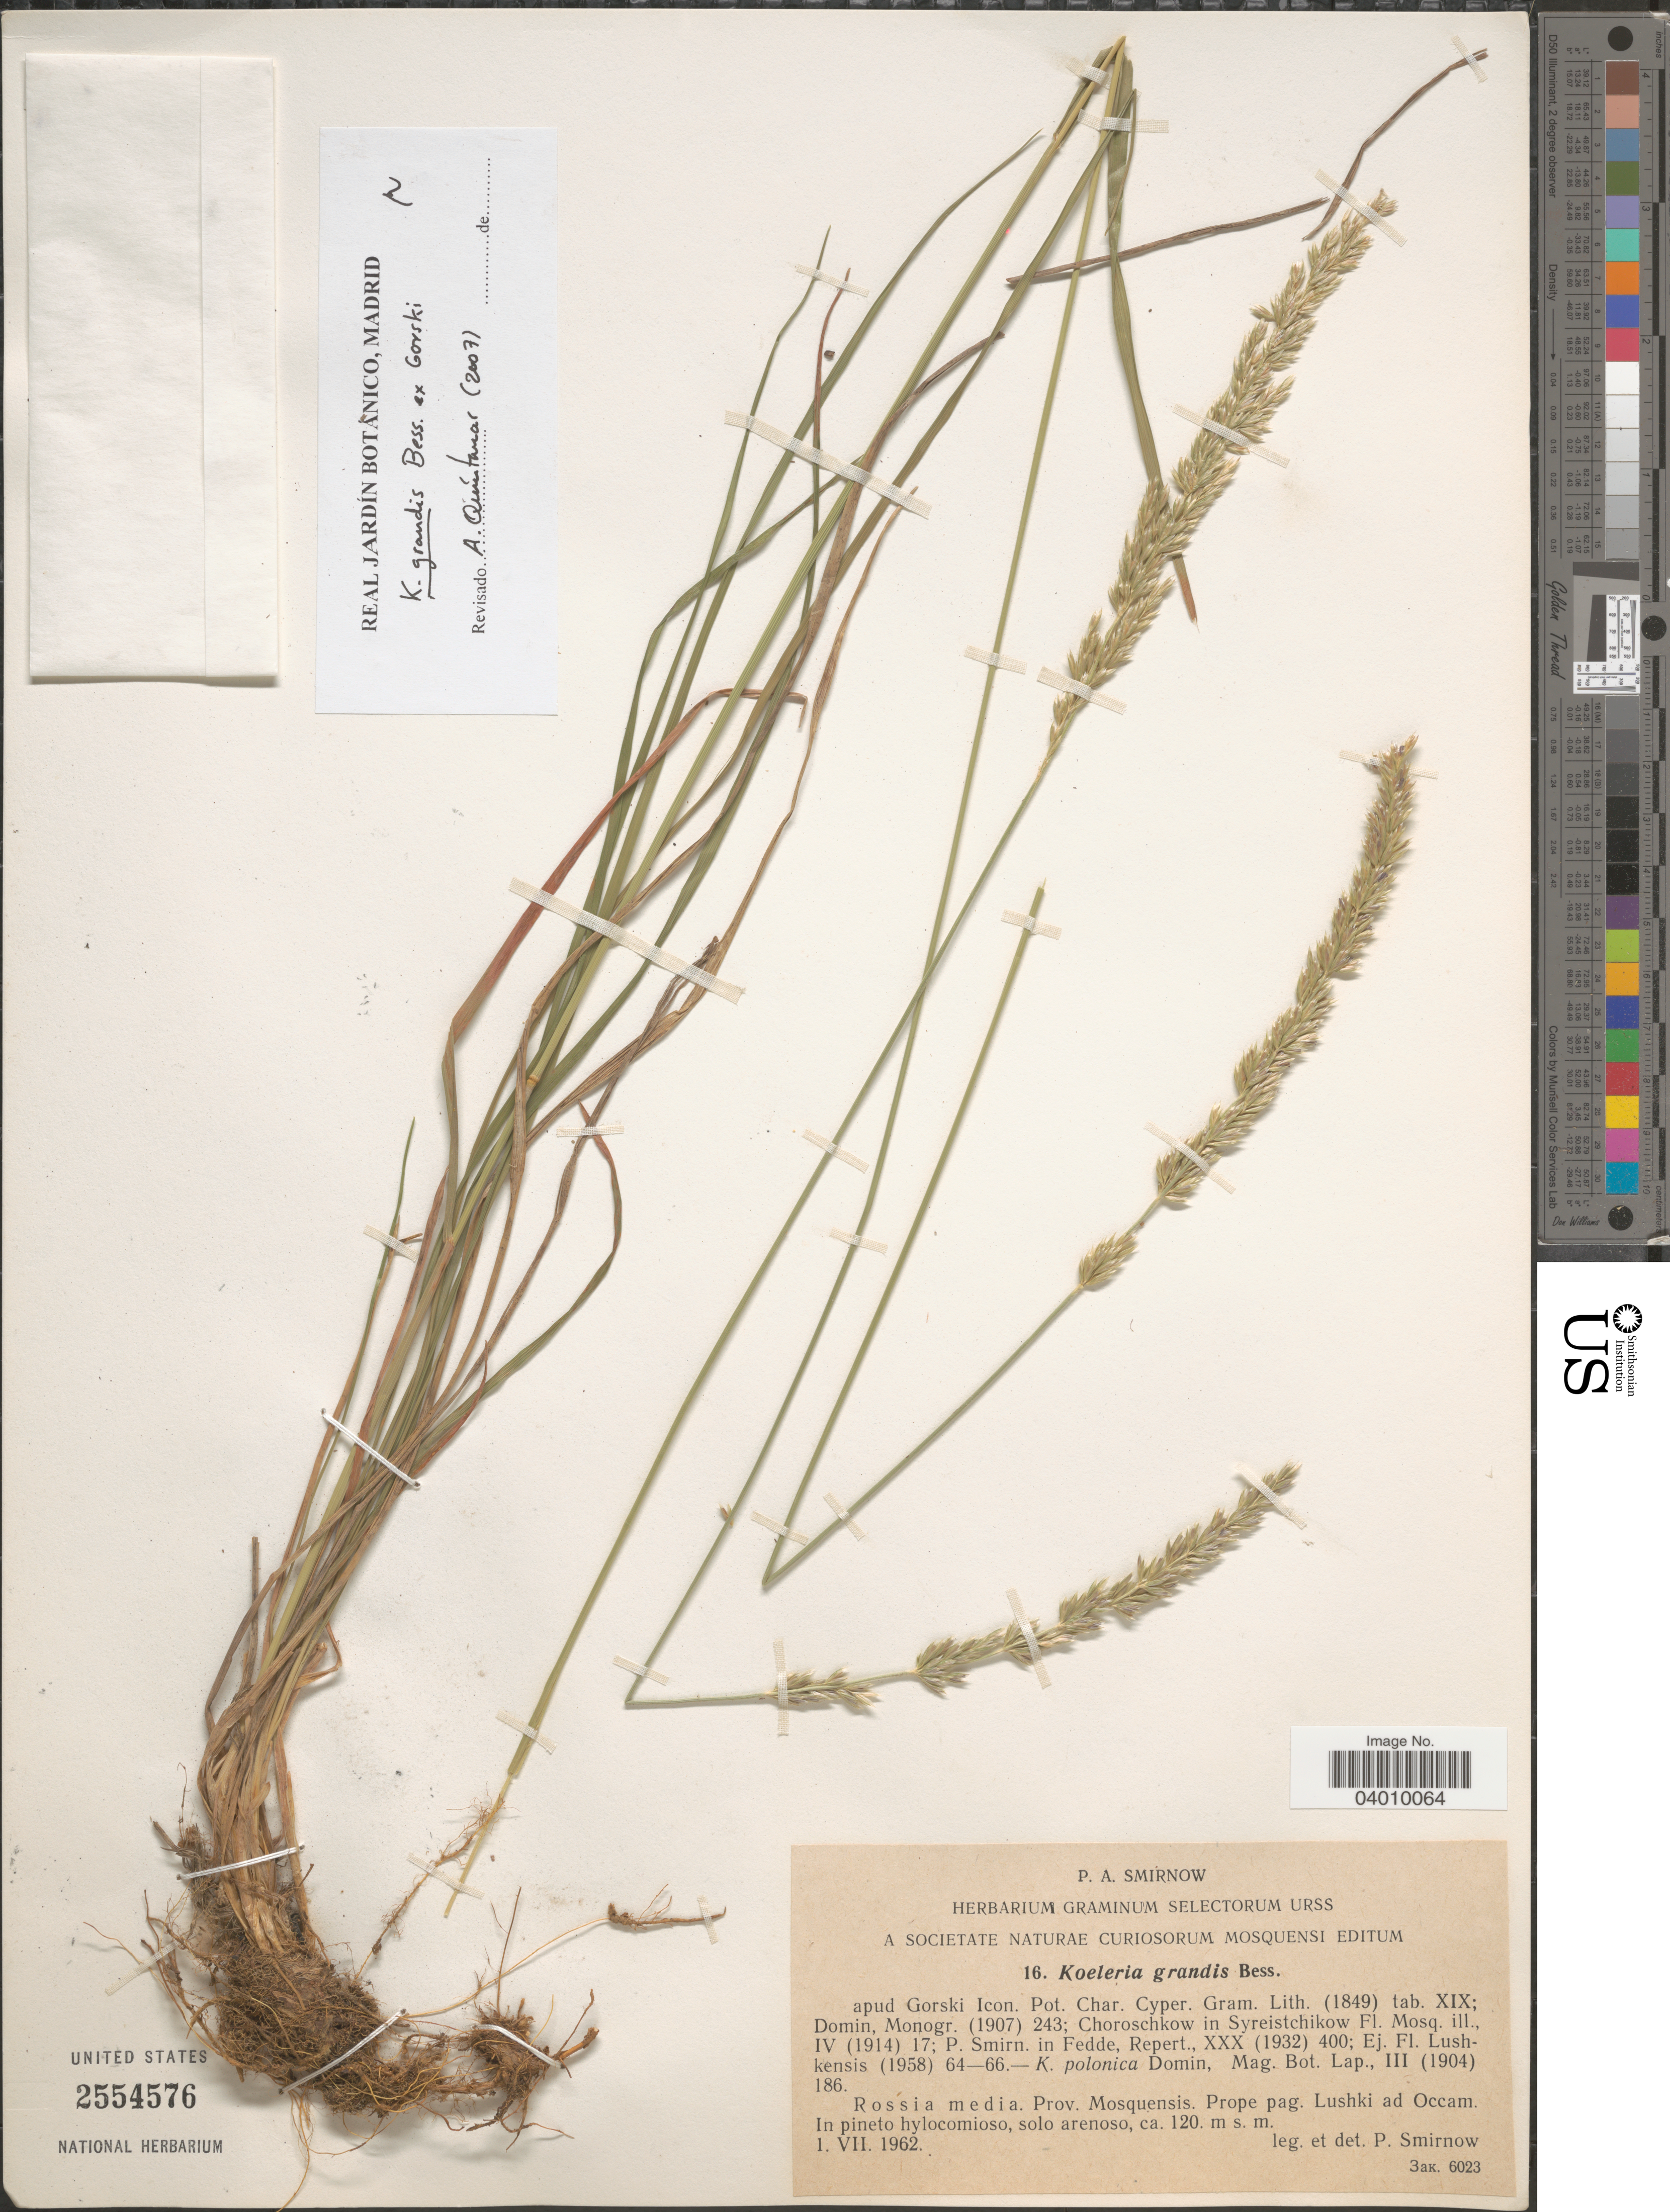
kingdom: Plantae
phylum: Tracheophyta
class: Liliopsida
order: Poales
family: Poaceae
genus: Koeleria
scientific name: Koeleria grandis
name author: Besser ex Gorski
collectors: P. Smirnow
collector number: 16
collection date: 1962-07-01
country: Russian Federation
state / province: Moscow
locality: Rossia media. Prov. Mosquensis. Prope pag. Lushki ad Occam. In pineto hylocomioso, solo arenoso.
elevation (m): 120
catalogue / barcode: US 2554576